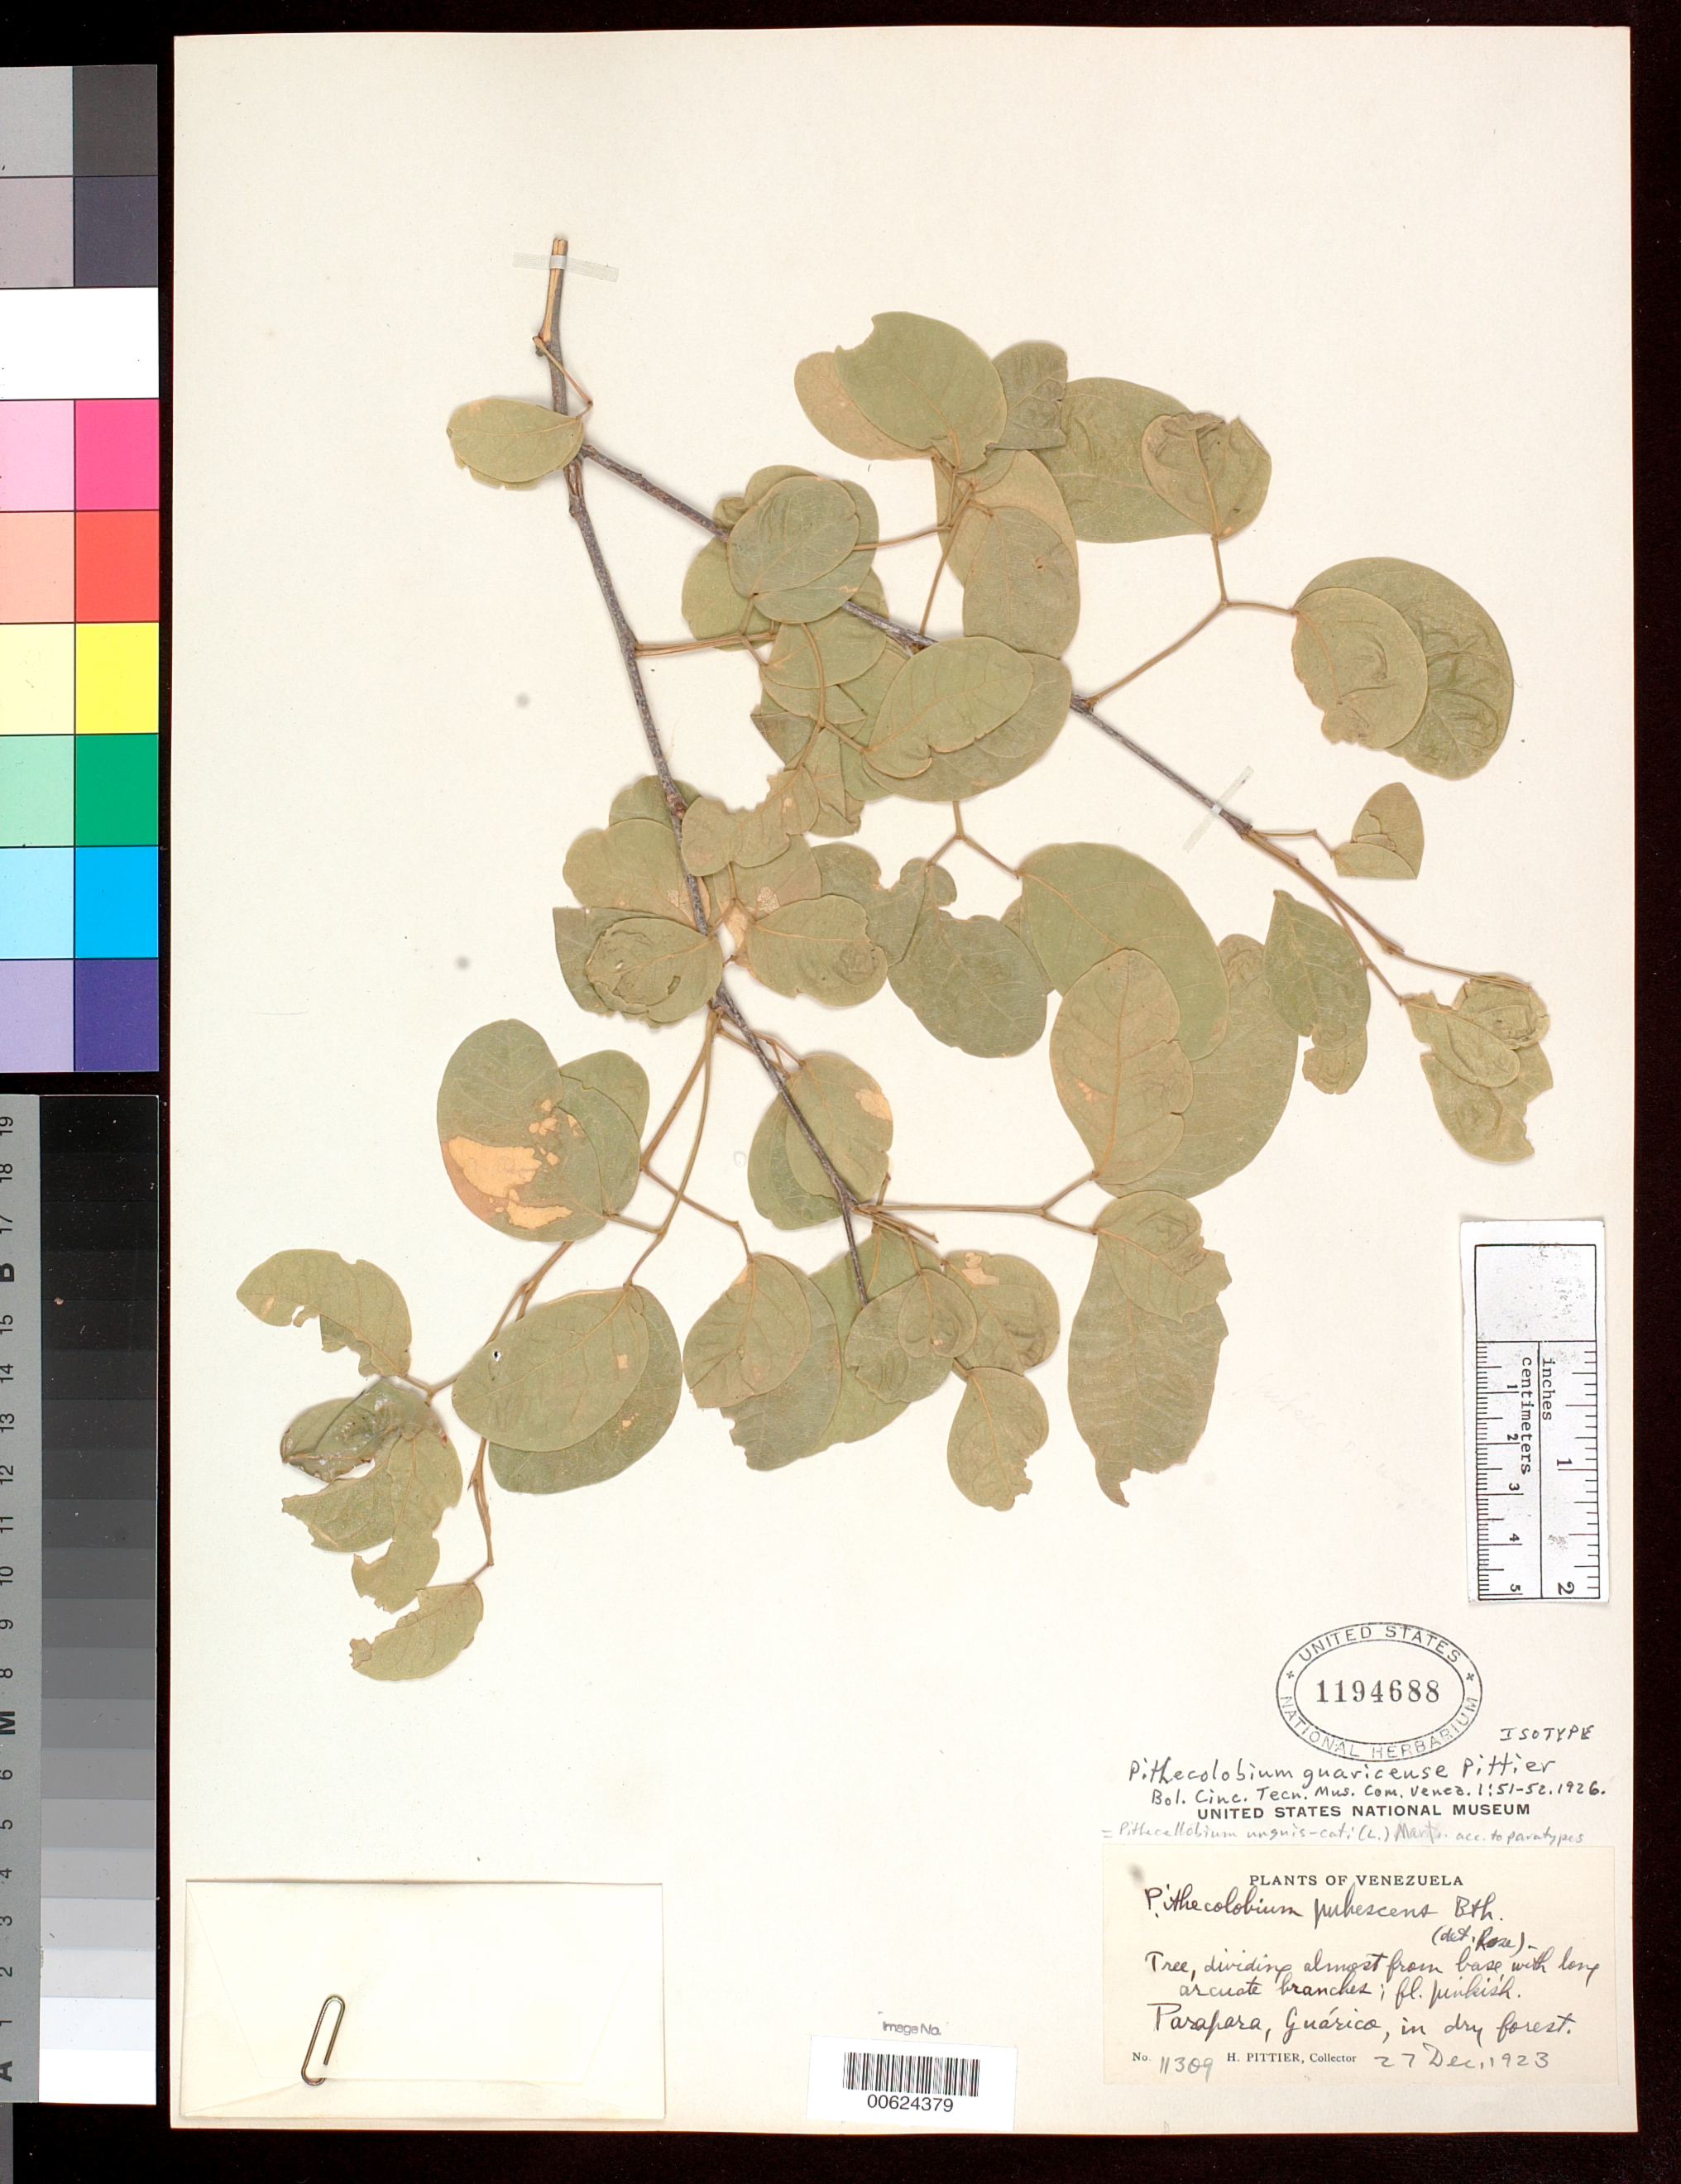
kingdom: Plantae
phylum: Tracheophyta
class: Magnoliopsida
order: Fabales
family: Fabaceae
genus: Pithecellobium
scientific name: Pithecellobium guaricense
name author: Pittier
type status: Isotype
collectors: H. F. Pittier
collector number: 11309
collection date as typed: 27 Dec 1923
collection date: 1923-12-27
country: Venezuela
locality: Parapara, Guarico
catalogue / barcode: US 1194688